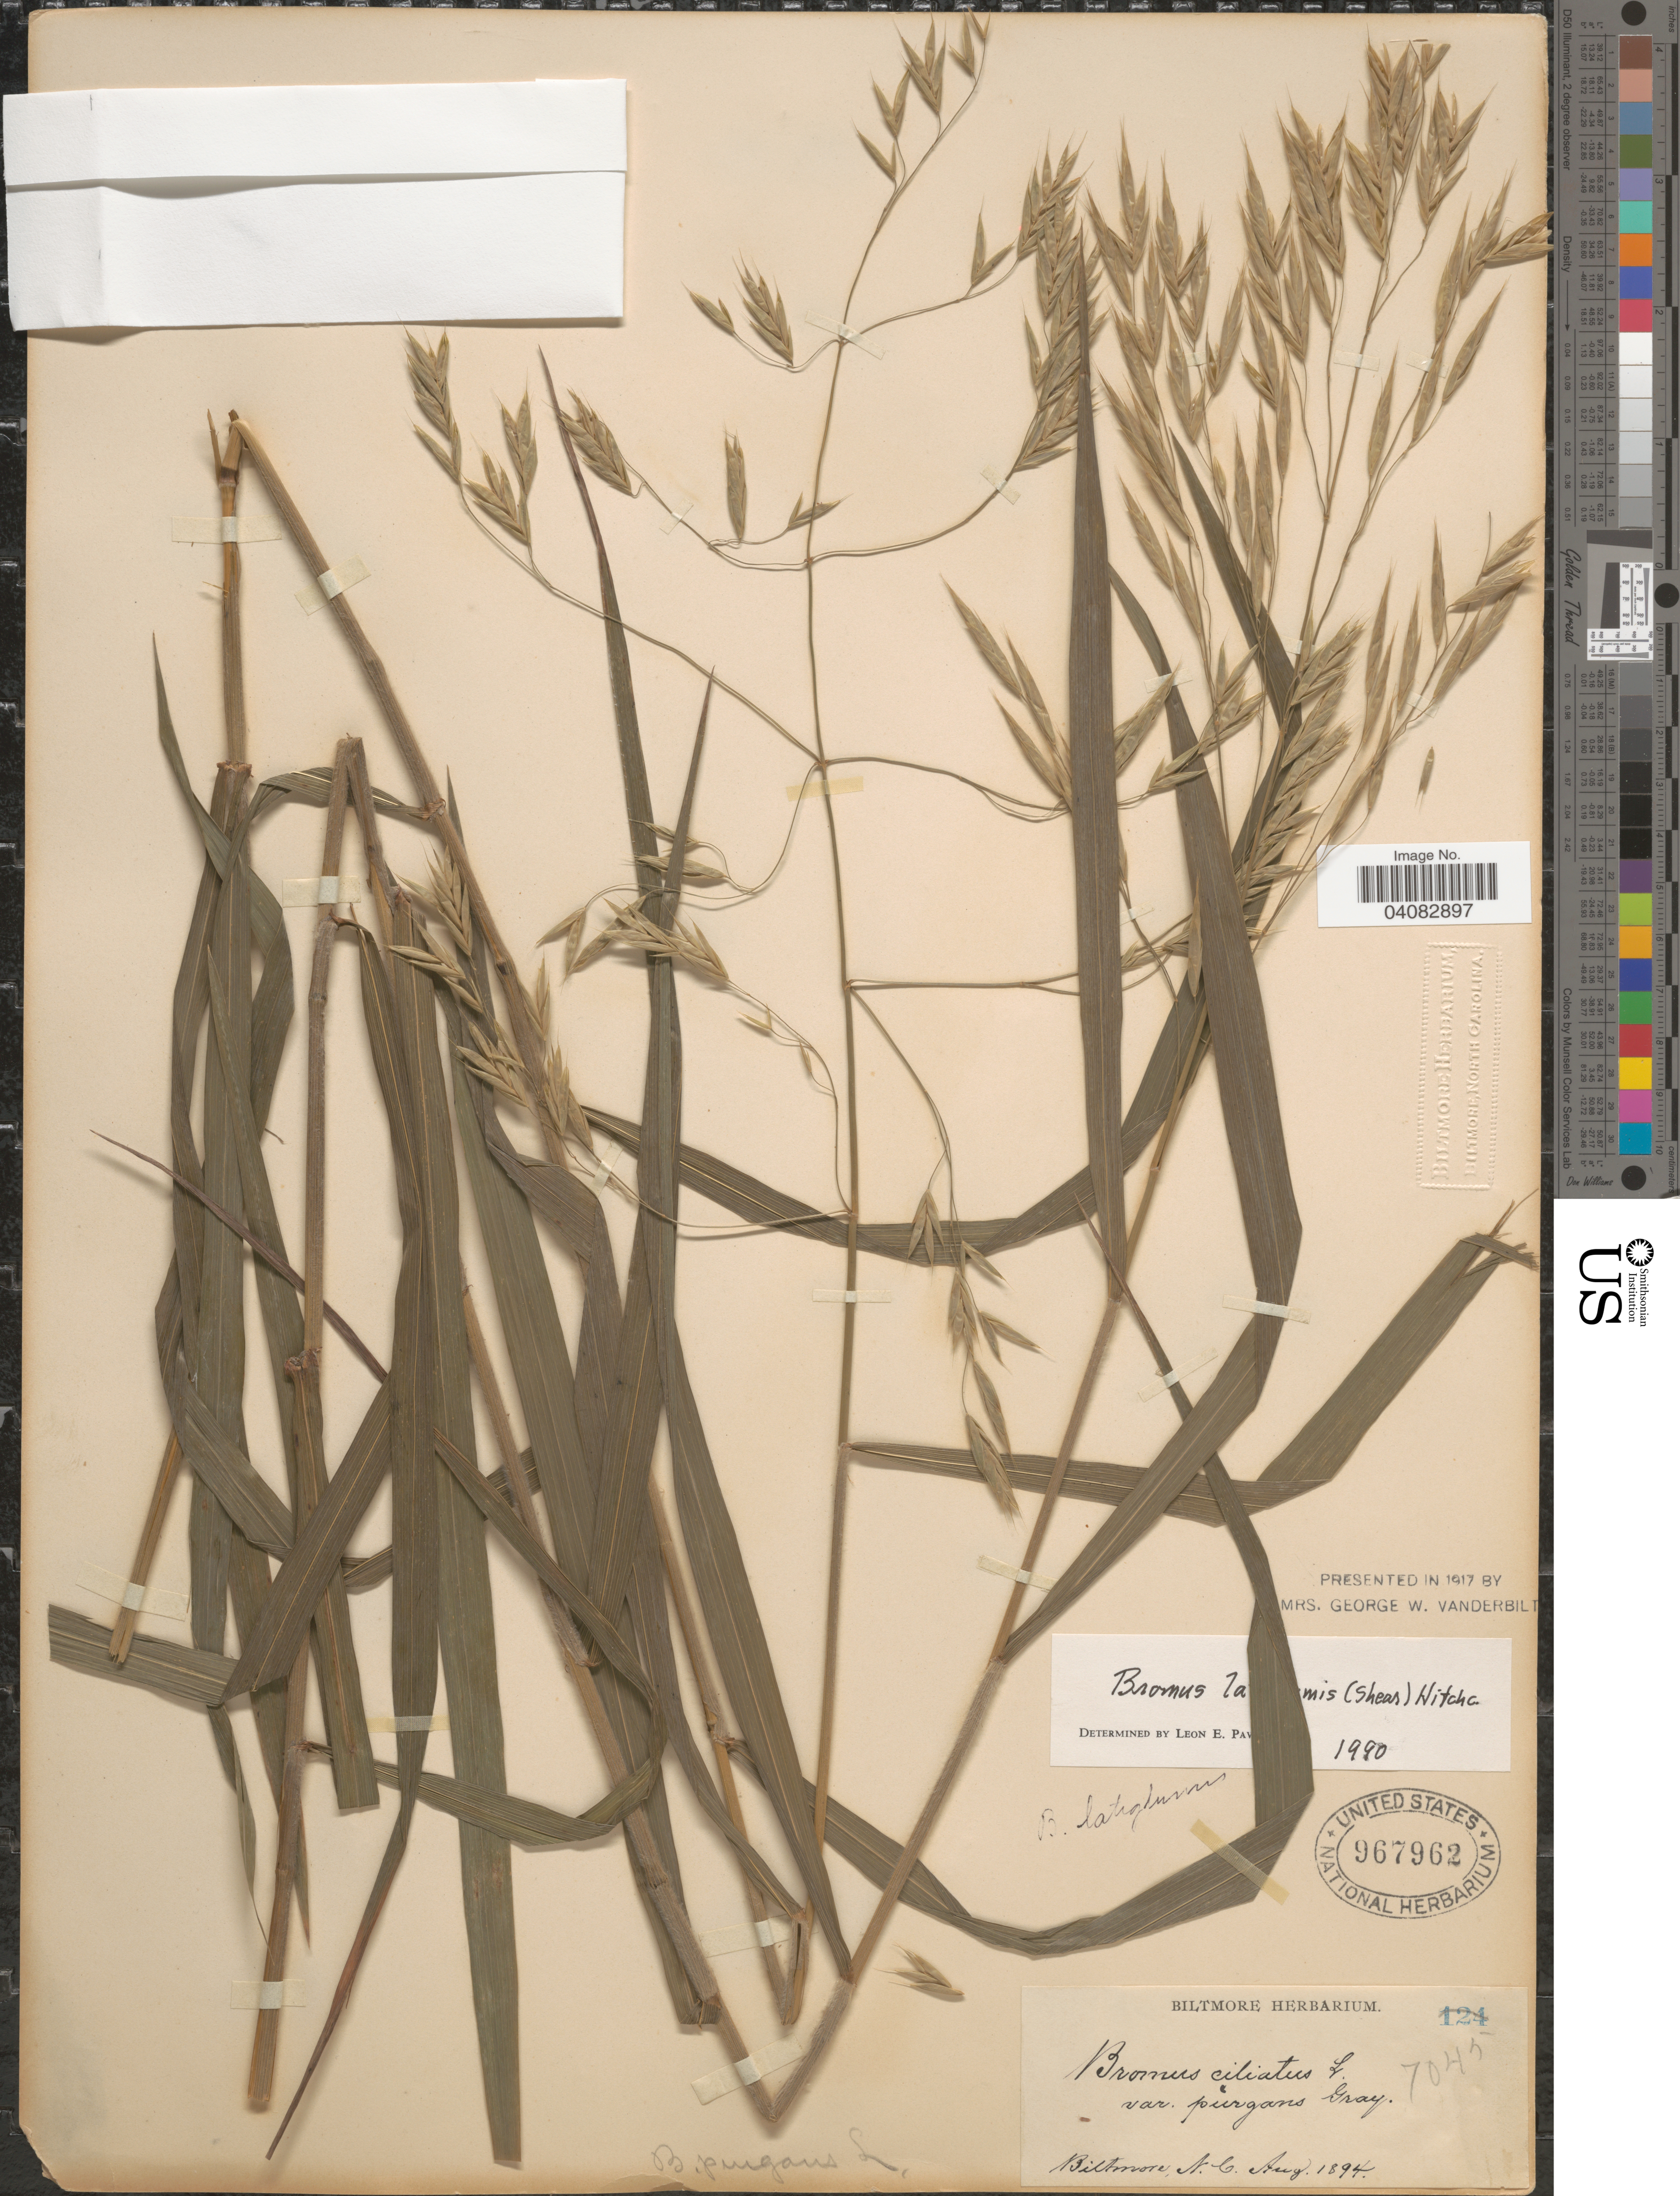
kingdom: Plantae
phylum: Tracheophyta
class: Liliopsida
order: Poales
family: Poaceae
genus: Bromus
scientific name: Bromus latiglumis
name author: (Scribn. ex Shear) Hitchc.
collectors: ex herb. Biltmore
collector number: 7045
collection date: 1894-08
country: United States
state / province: North Carolina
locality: Biltmore.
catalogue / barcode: US 967962